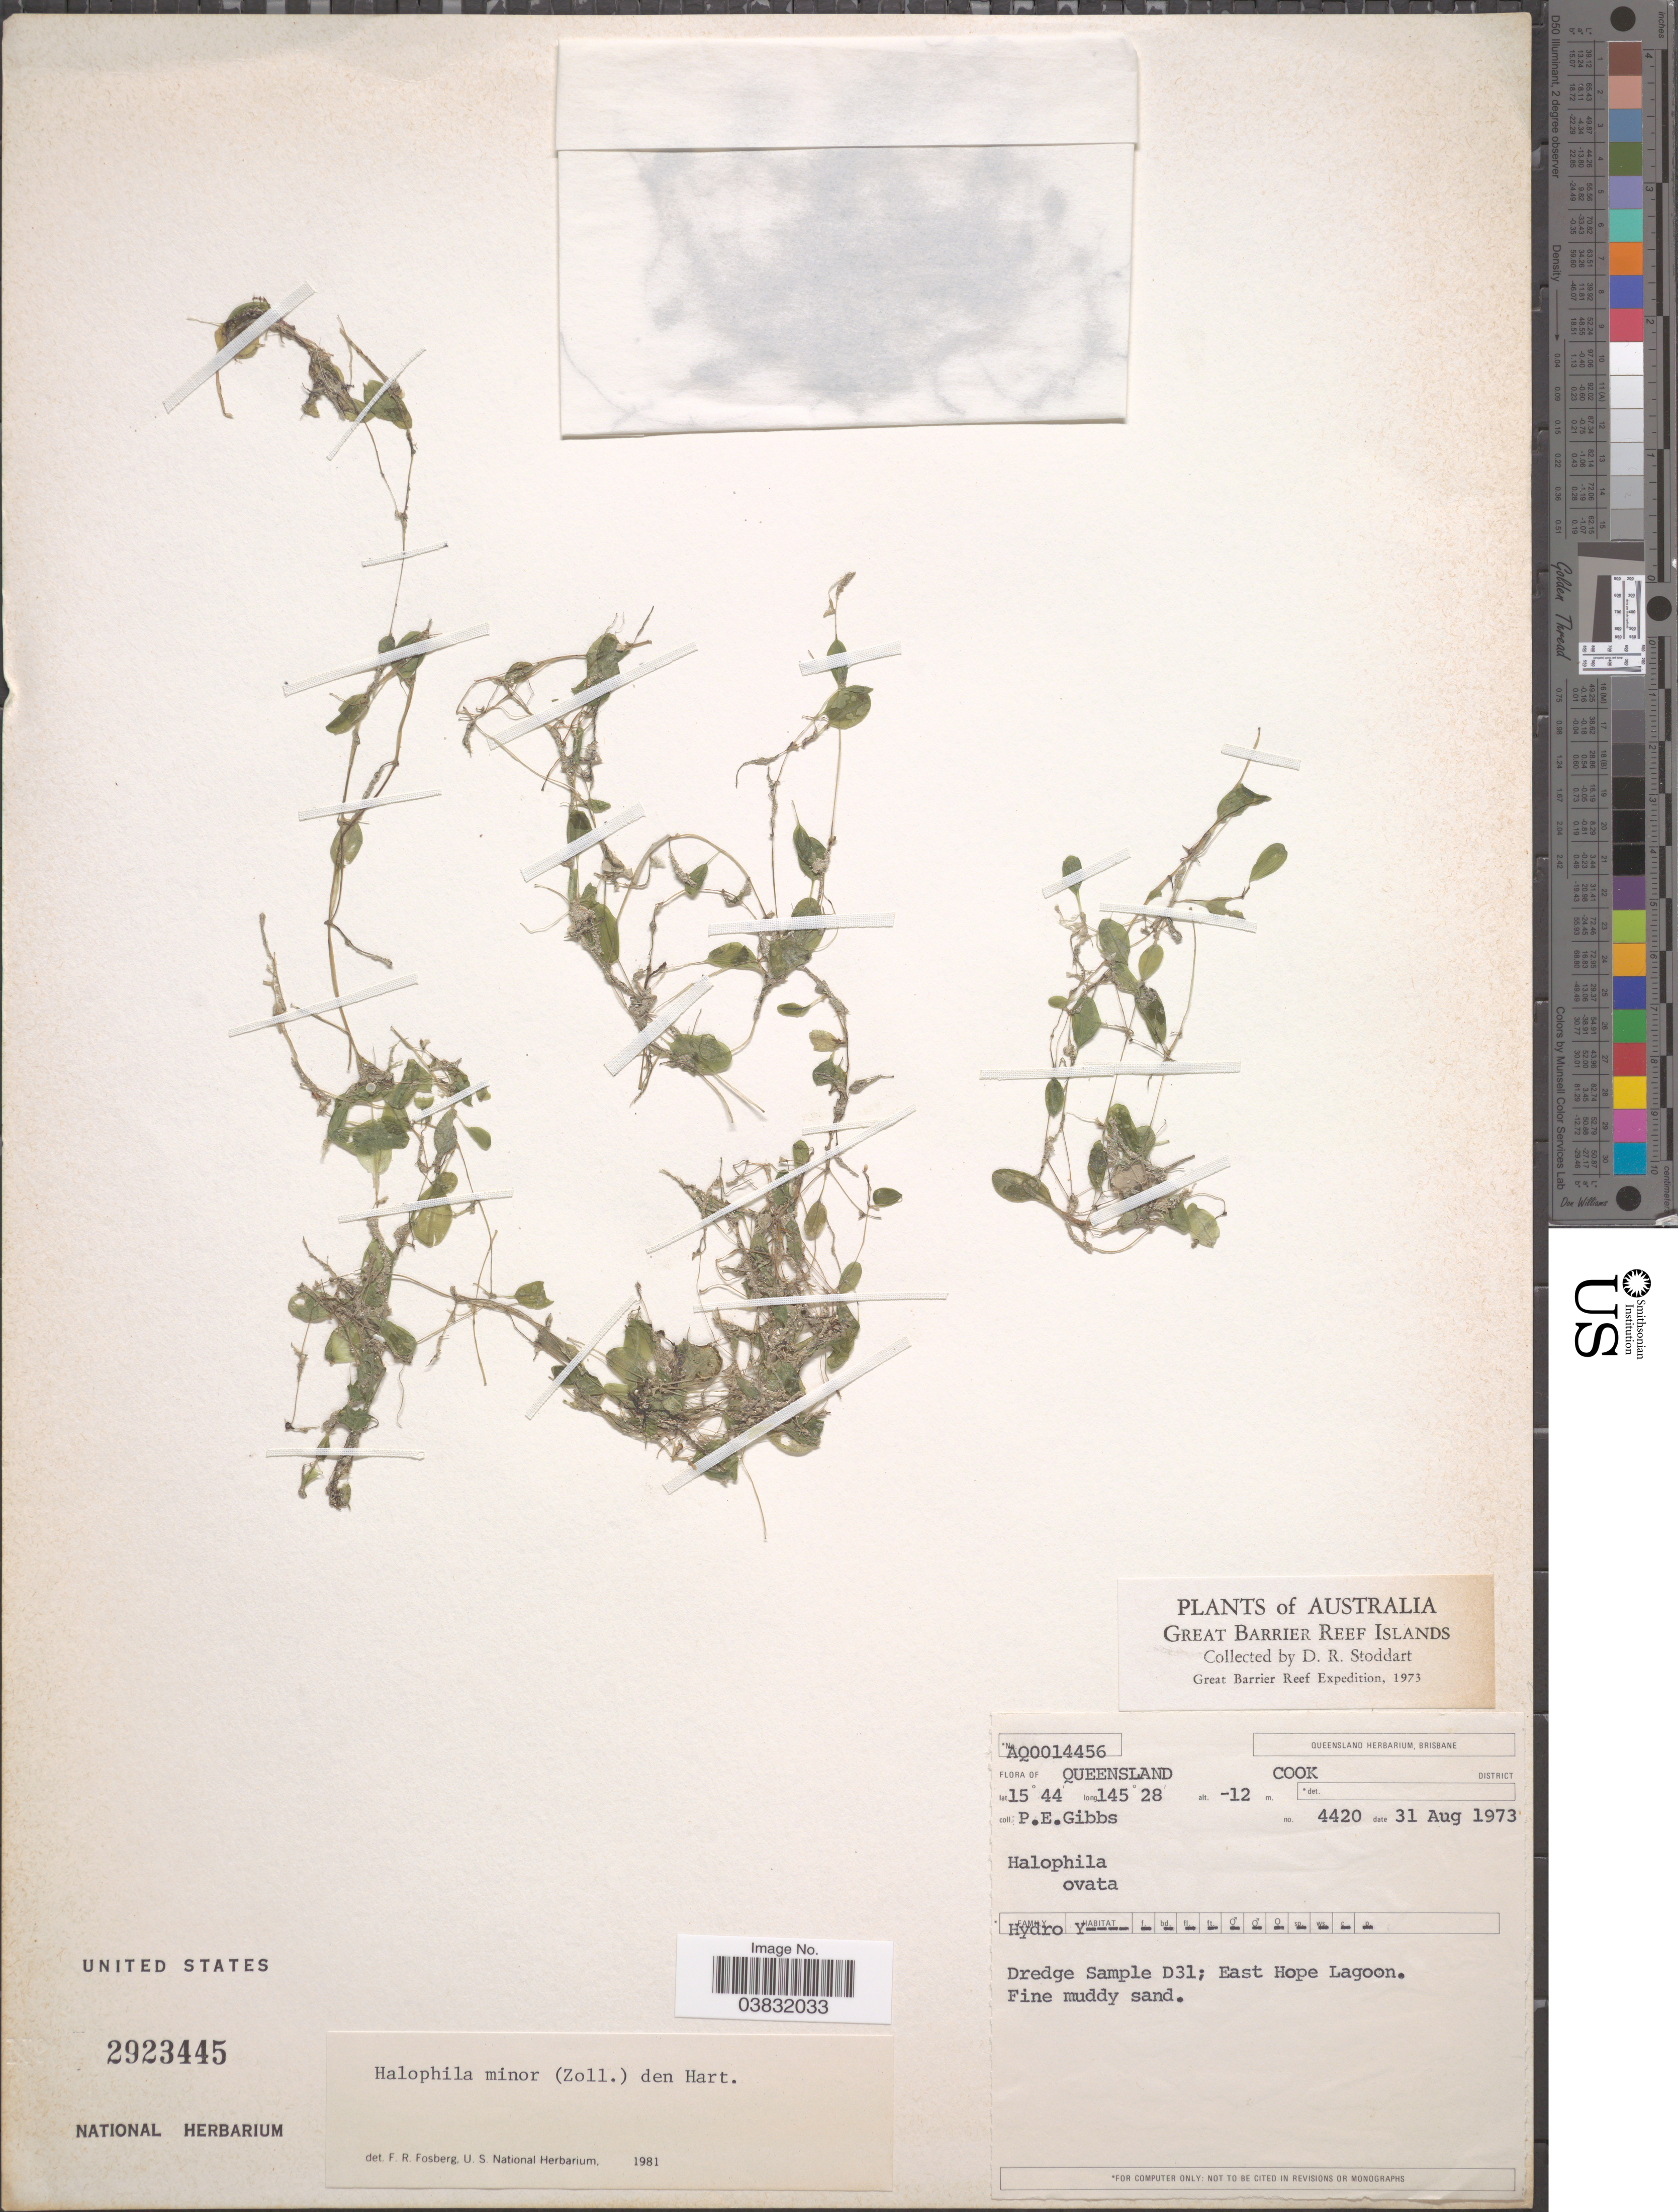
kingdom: Plantae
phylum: Tracheophyta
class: Liliopsida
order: Alismatales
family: Hydrocharitaceae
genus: Halophila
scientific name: Halophila minor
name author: (Zoll.) Hartog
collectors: P. E. Gibbs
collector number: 4420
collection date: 1973-08-31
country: Australia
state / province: Queensland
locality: Great Barrier Reef Islands. Cook District. Dredge Sample D31; East Hope Lagoon.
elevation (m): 12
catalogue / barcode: US 2923445